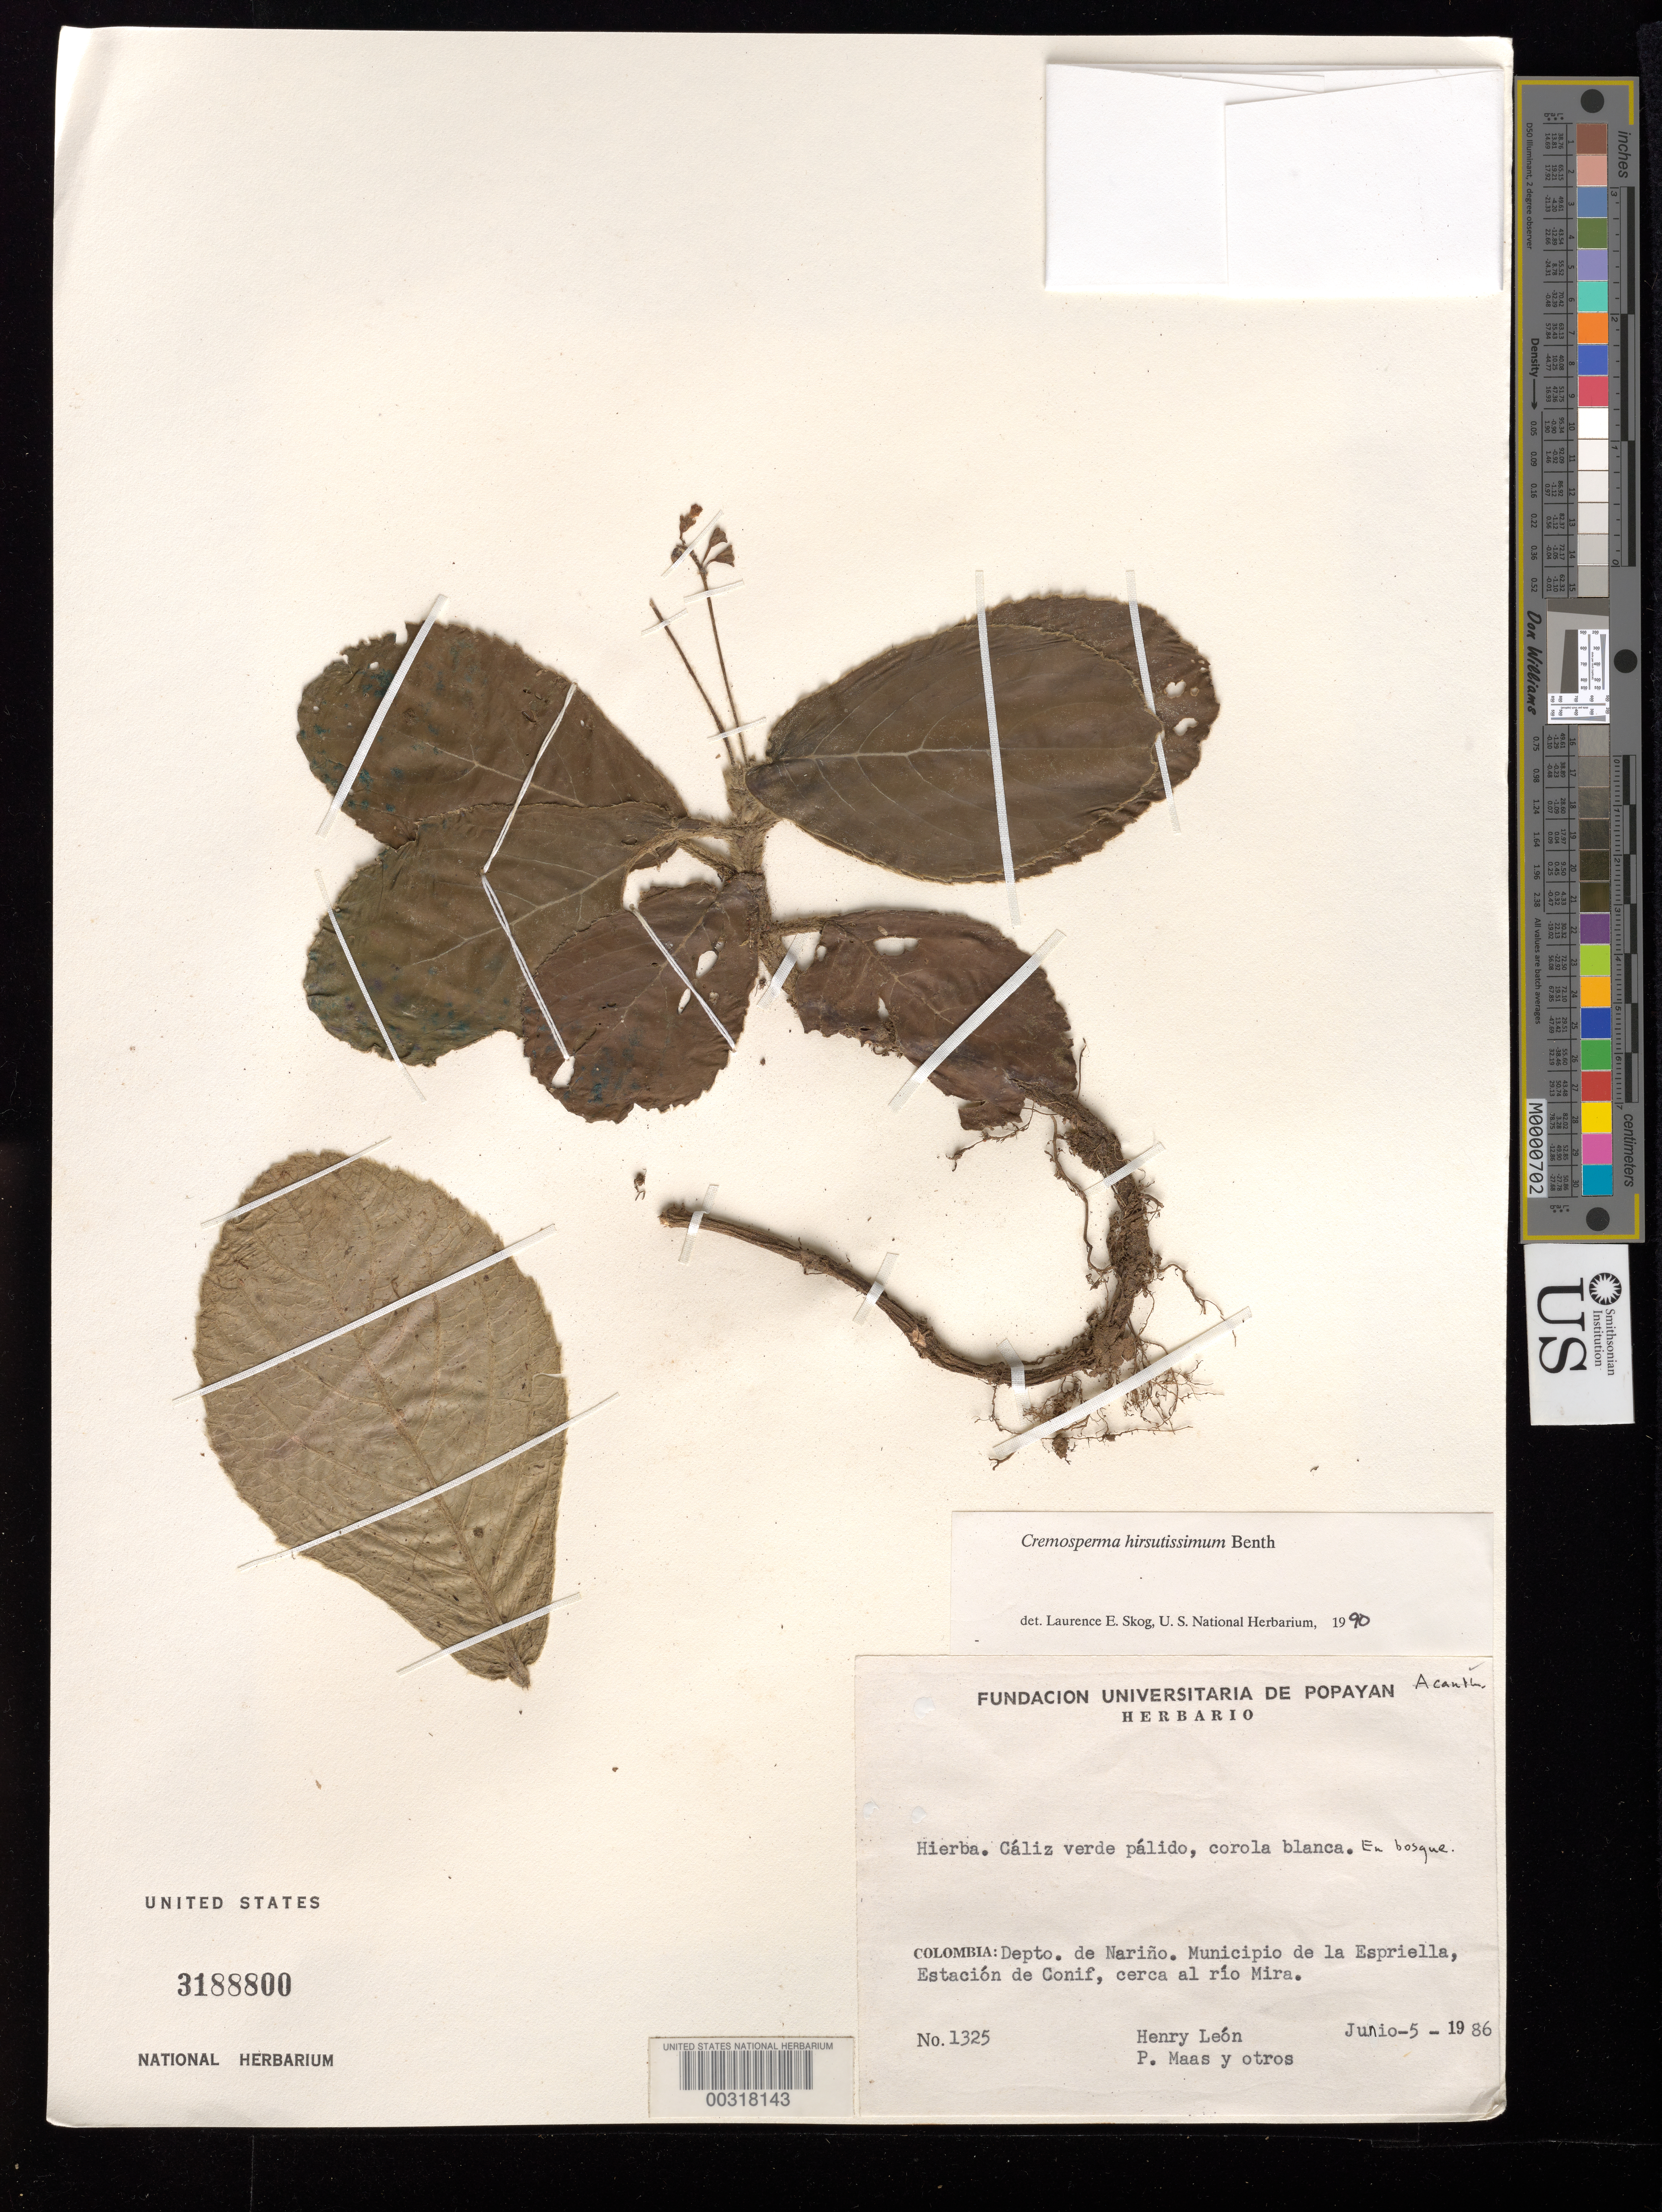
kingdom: Plantae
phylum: Tracheophyta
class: Magnoliopsida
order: Lamiales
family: Gesneriaceae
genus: Cremosperma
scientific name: Cremosperma hirsutissimum var. hirsutissimum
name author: Benth.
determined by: Skog, Laurence E.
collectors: H. León, P. Maas & B. Welle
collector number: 1325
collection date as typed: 05 Jun 1986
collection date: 1986-06-05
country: Colombia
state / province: Nariño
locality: Mun. de la Espriella, Estación de CONIF, al río Mira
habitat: En bosque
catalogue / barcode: US 3188800